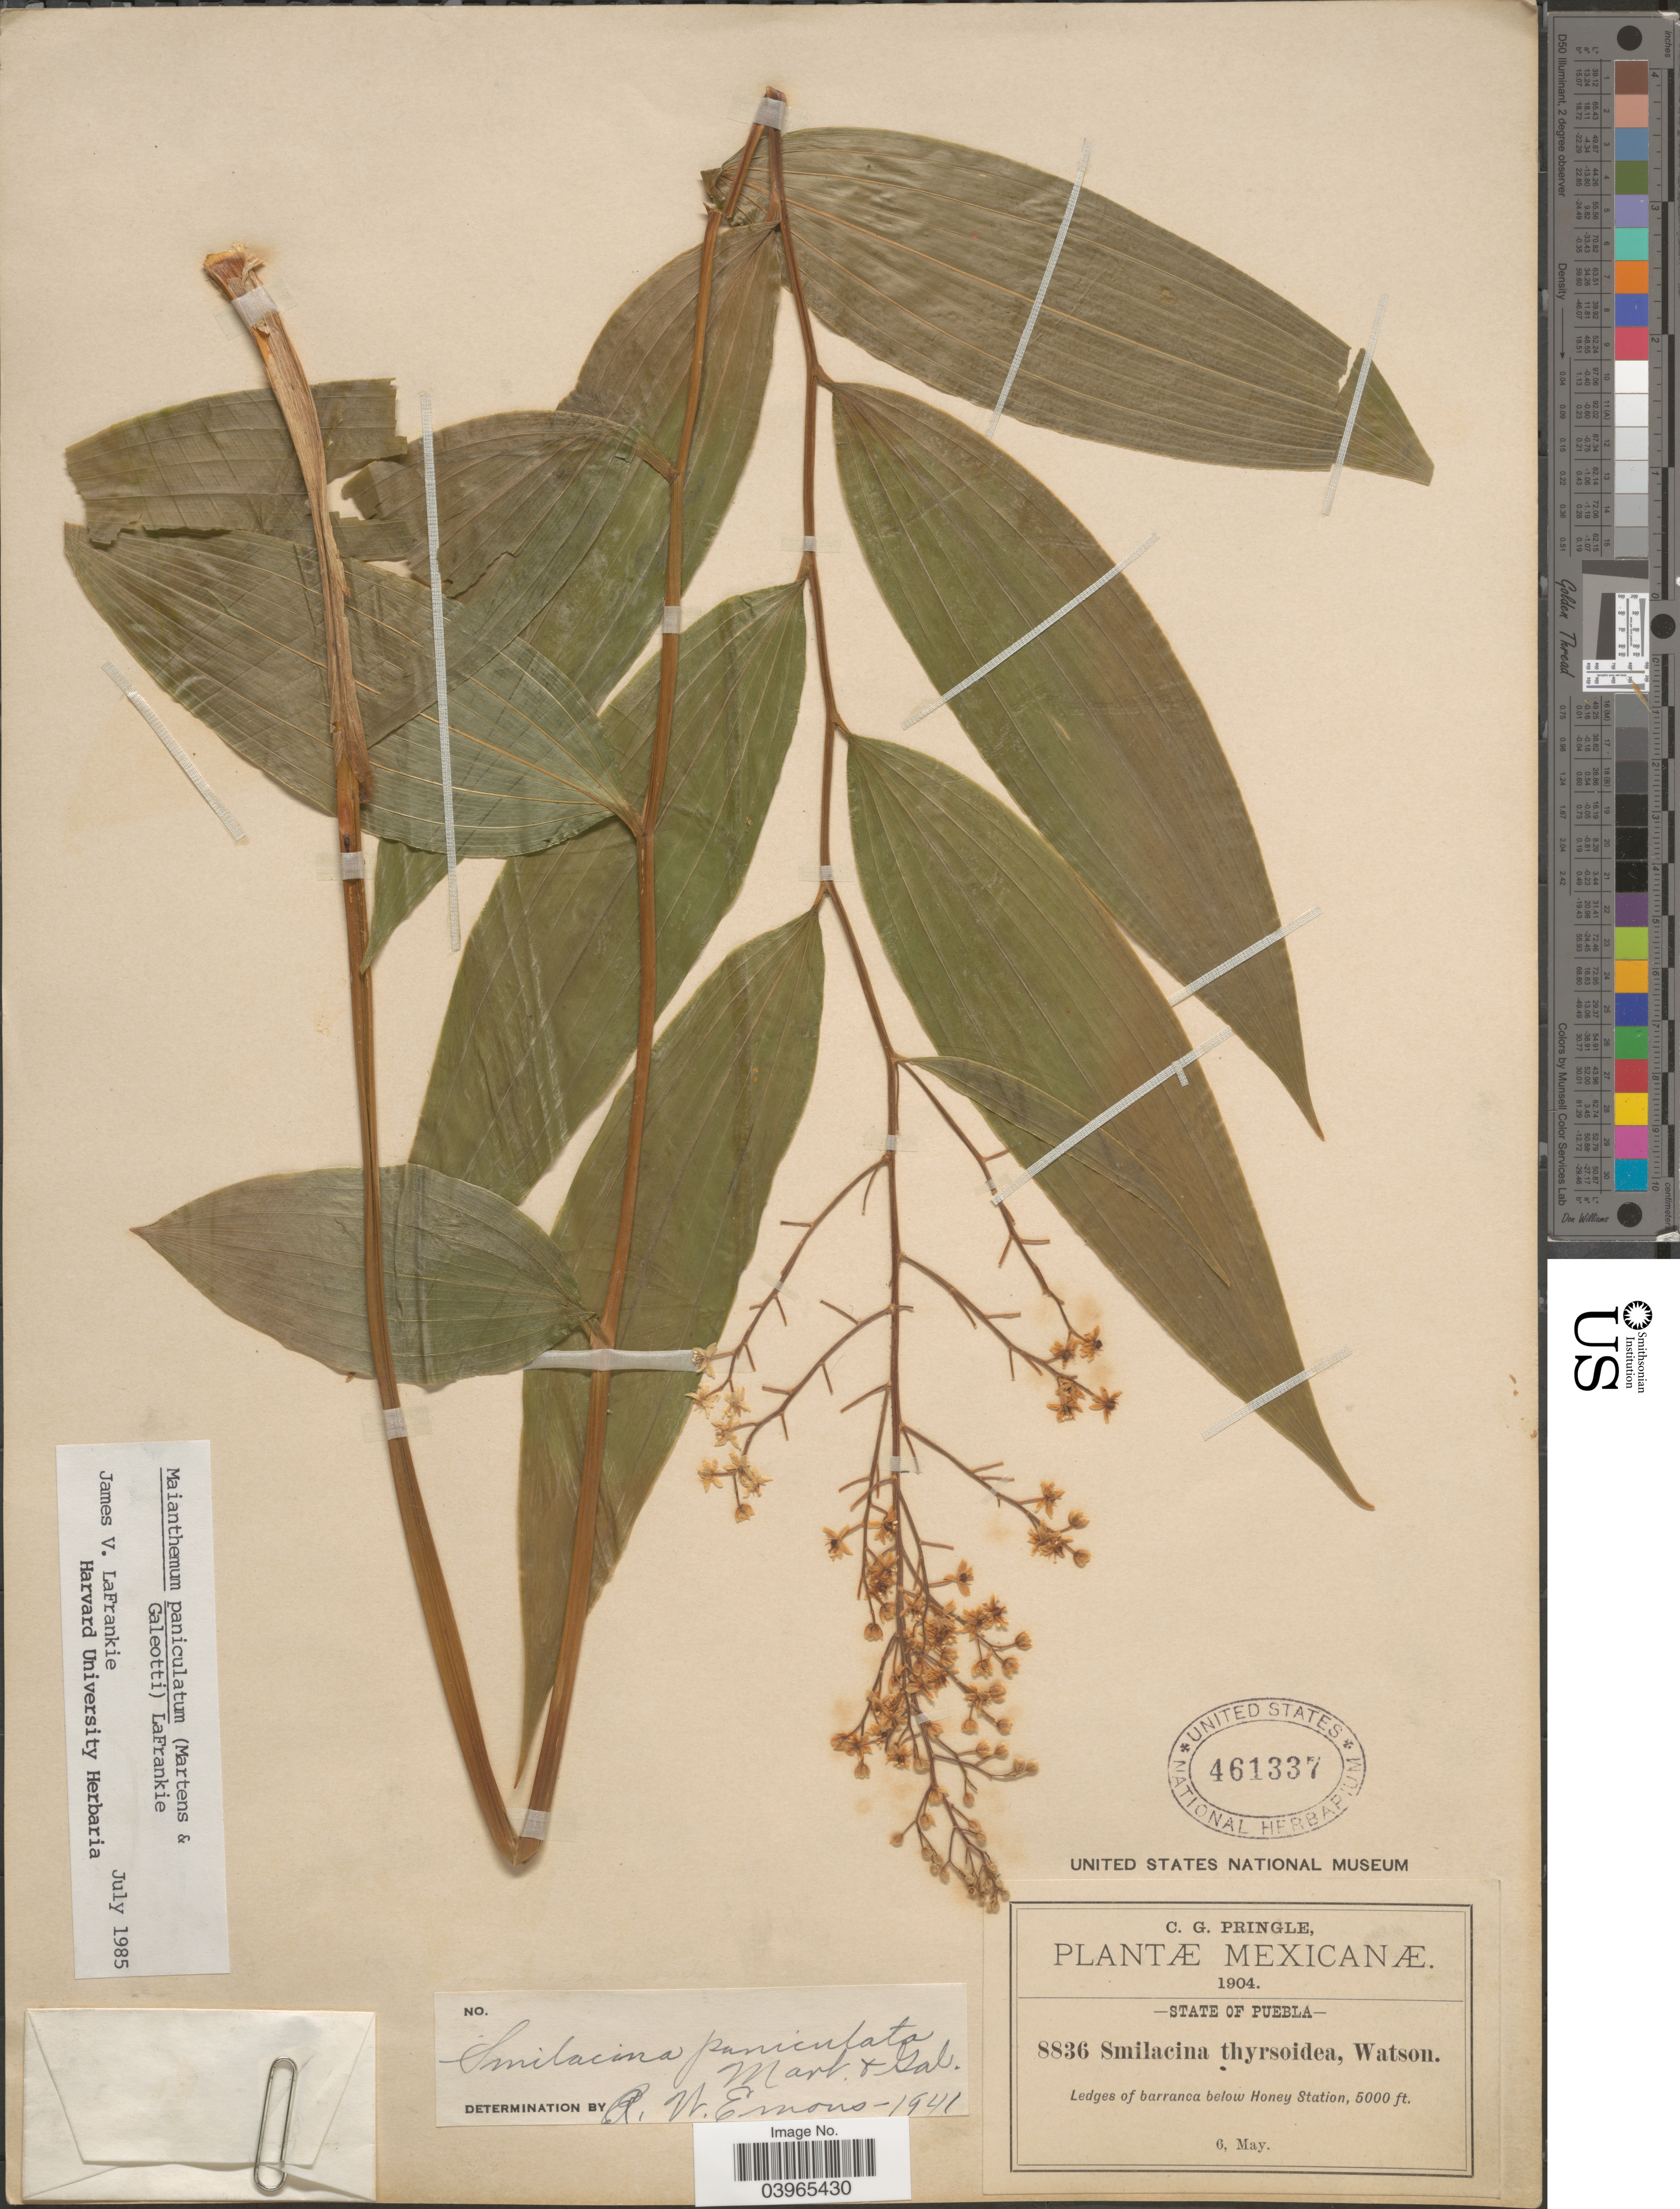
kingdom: Plantae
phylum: Tracheophyta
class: Liliopsida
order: Asparagales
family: Asparagaceae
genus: Maianthemum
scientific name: Maianthemum paniculatum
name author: (M. Martens & Galeotti) LaFrankie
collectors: C. G. Pringle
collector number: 8836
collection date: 1904-05-06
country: Mexico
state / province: Puebla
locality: Ledges of barranca below Honey Station.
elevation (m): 1524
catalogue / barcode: US 461337